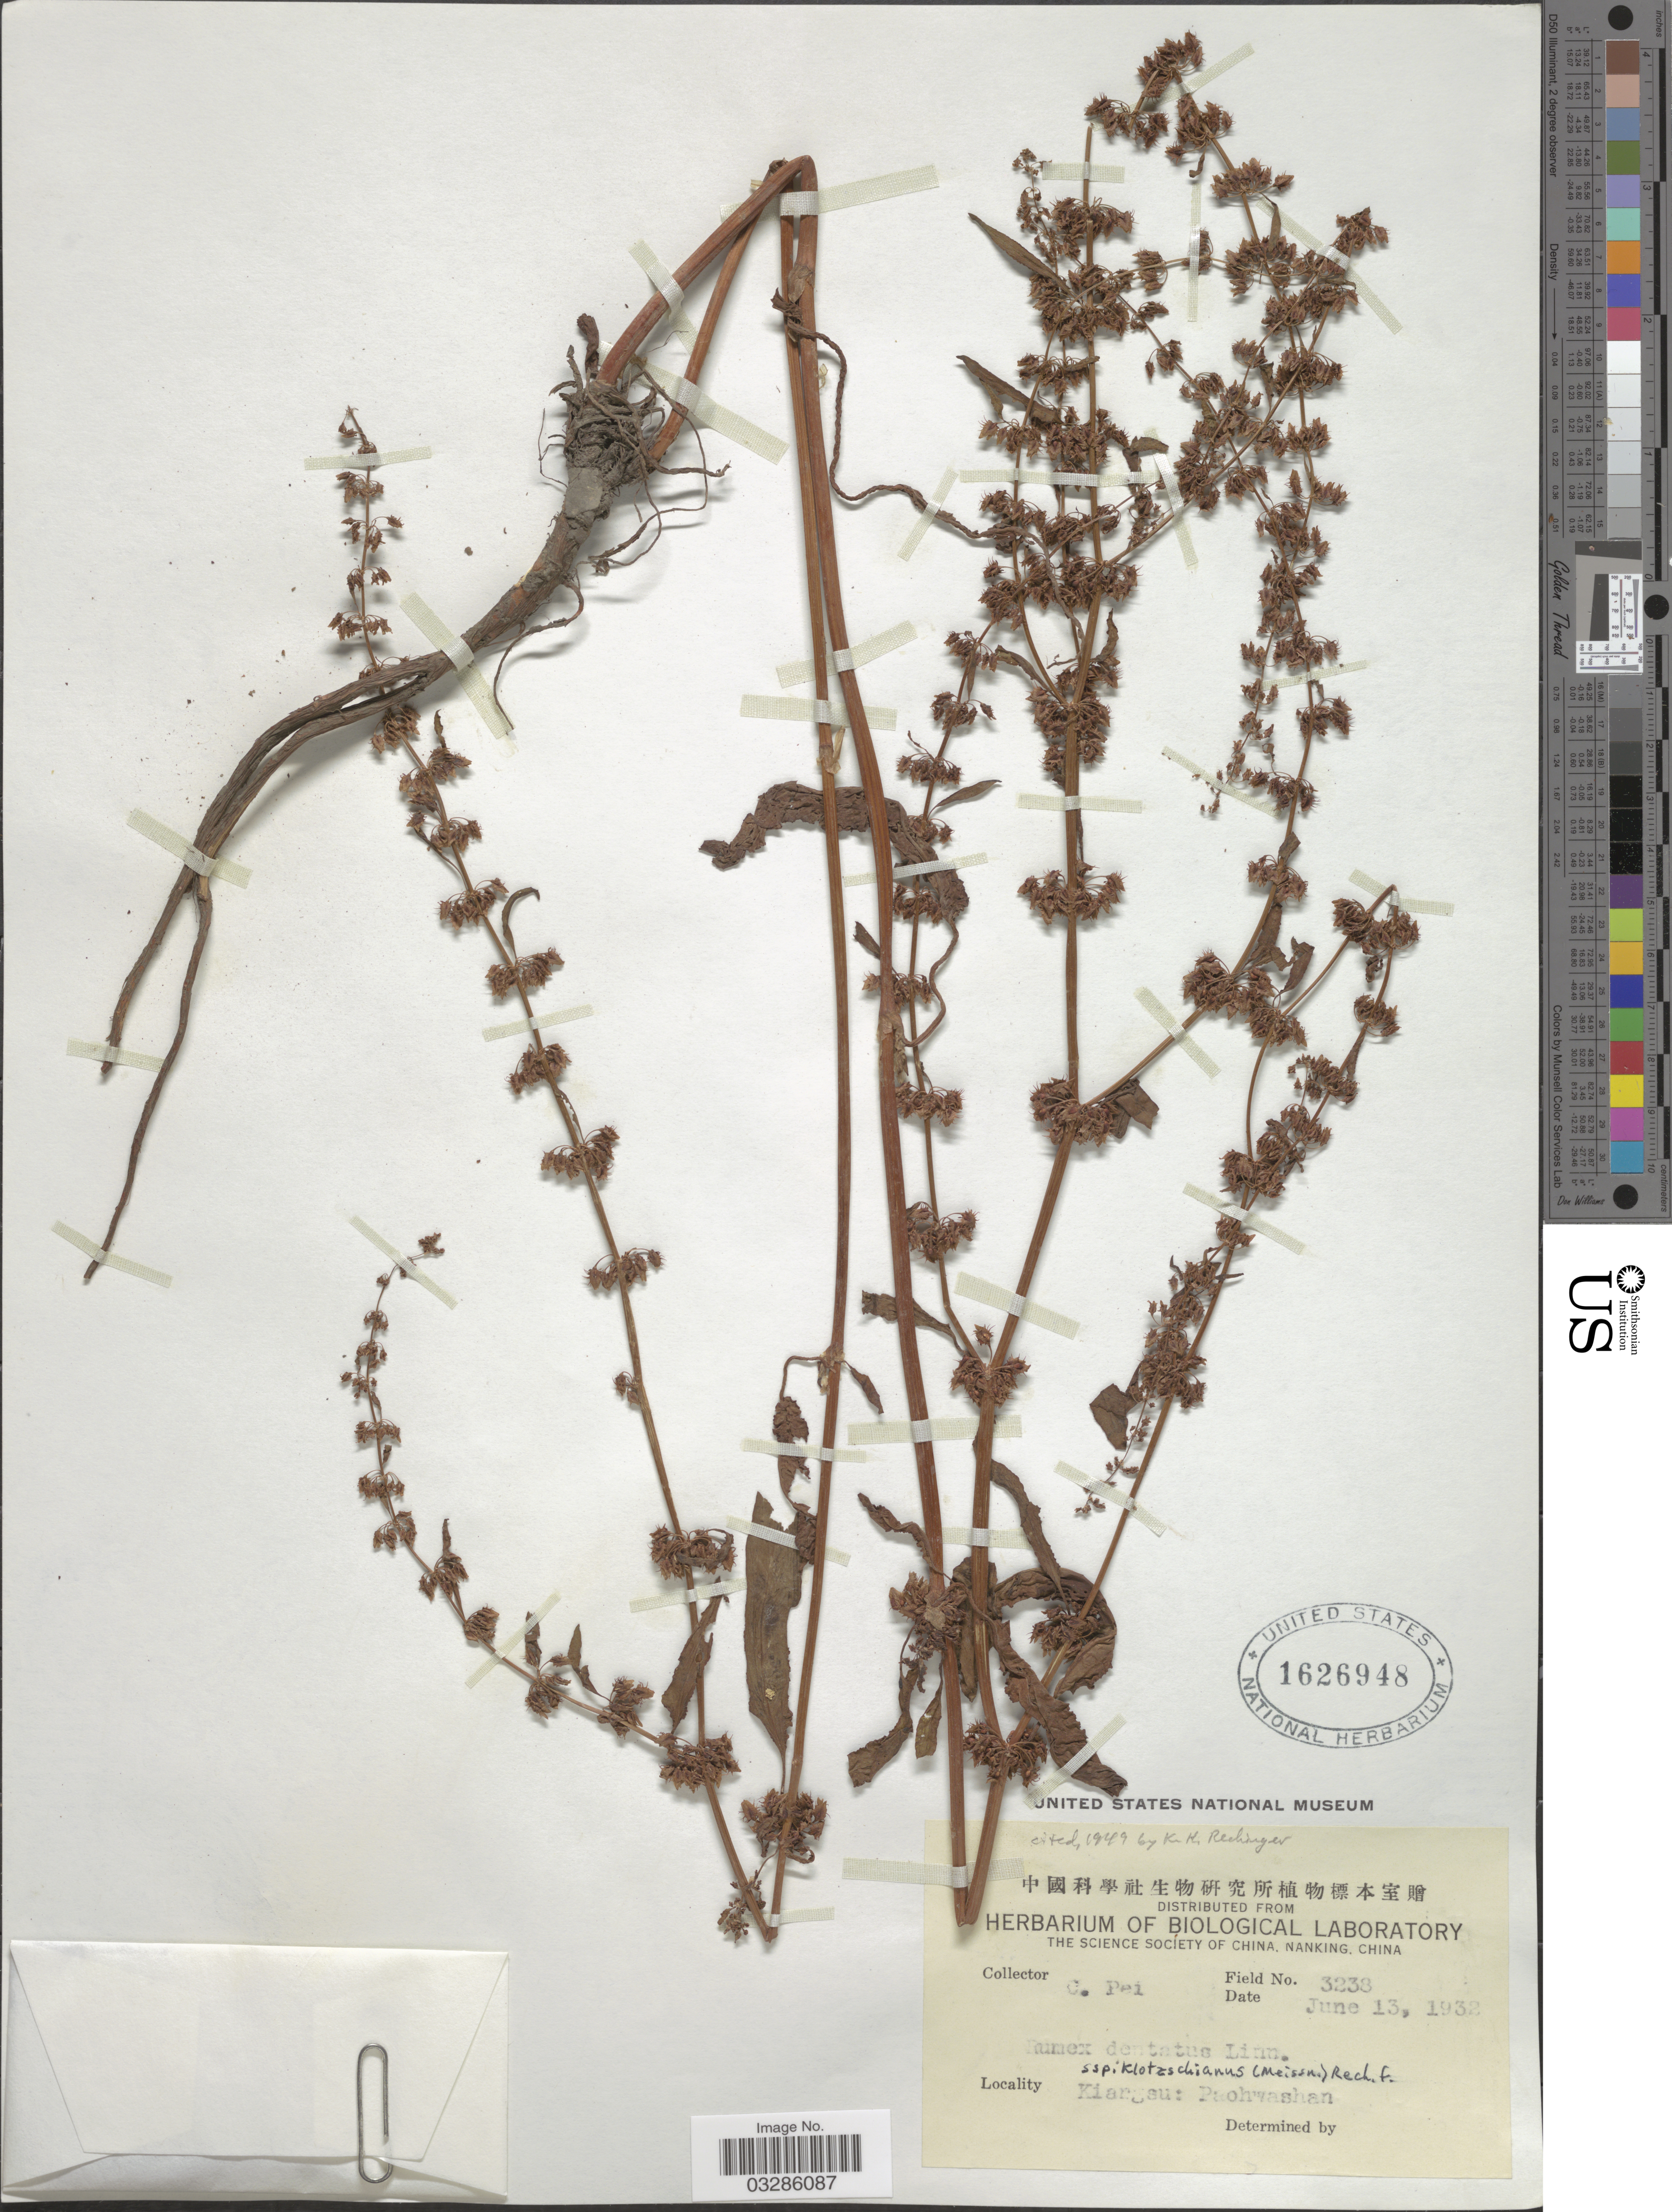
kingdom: Plantae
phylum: Tracheophyta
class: Magnoliopsida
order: Caryophyllales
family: Polygonaceae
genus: Rumex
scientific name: Rumex dentatus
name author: L.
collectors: C. P'ei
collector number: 3238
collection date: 1932-06-13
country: China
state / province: Jiangsu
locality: Kiangsu: Paohwashan.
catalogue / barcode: US 1626948